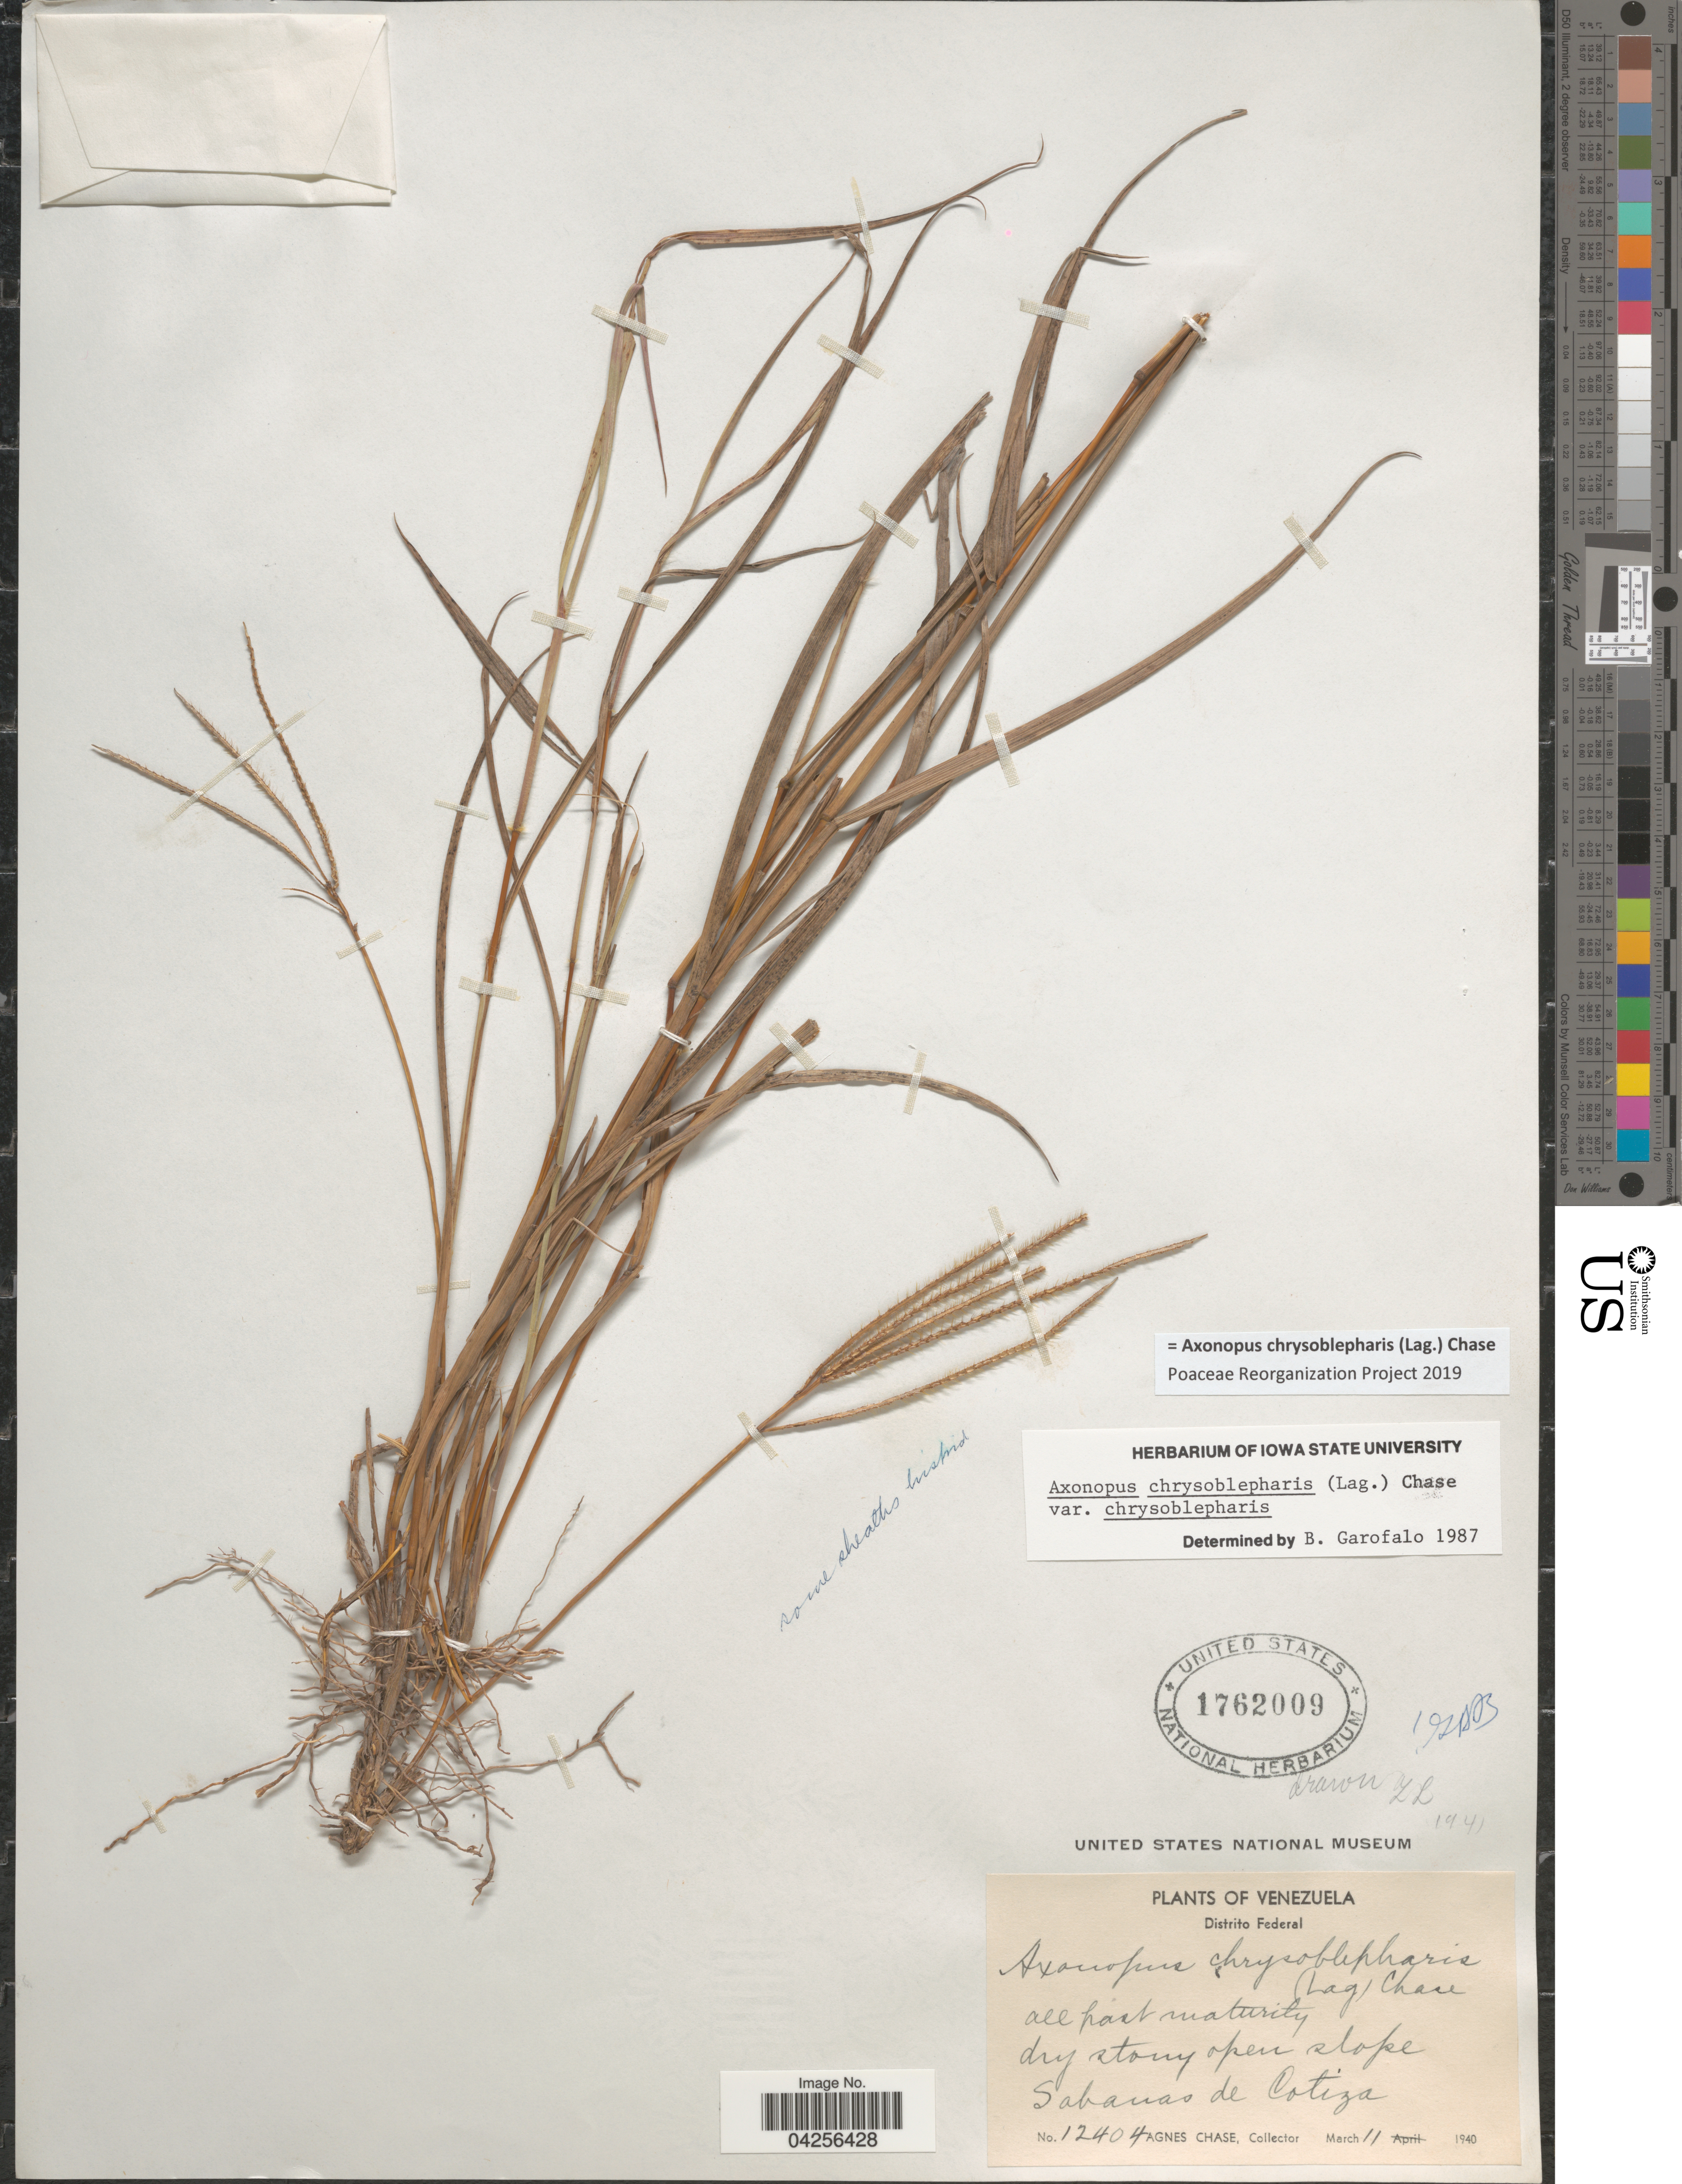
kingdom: Plantae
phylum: Tracheophyta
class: Liliopsida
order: Poales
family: Poaceae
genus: Axonopus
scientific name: Axonopus chrysoblepharis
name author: (Lag.) Chase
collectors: A. Chase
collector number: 1240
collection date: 1940-03-11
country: Venezuela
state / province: Distrito Federal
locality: Sabanas de Cotiza.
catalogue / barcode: US 1762009